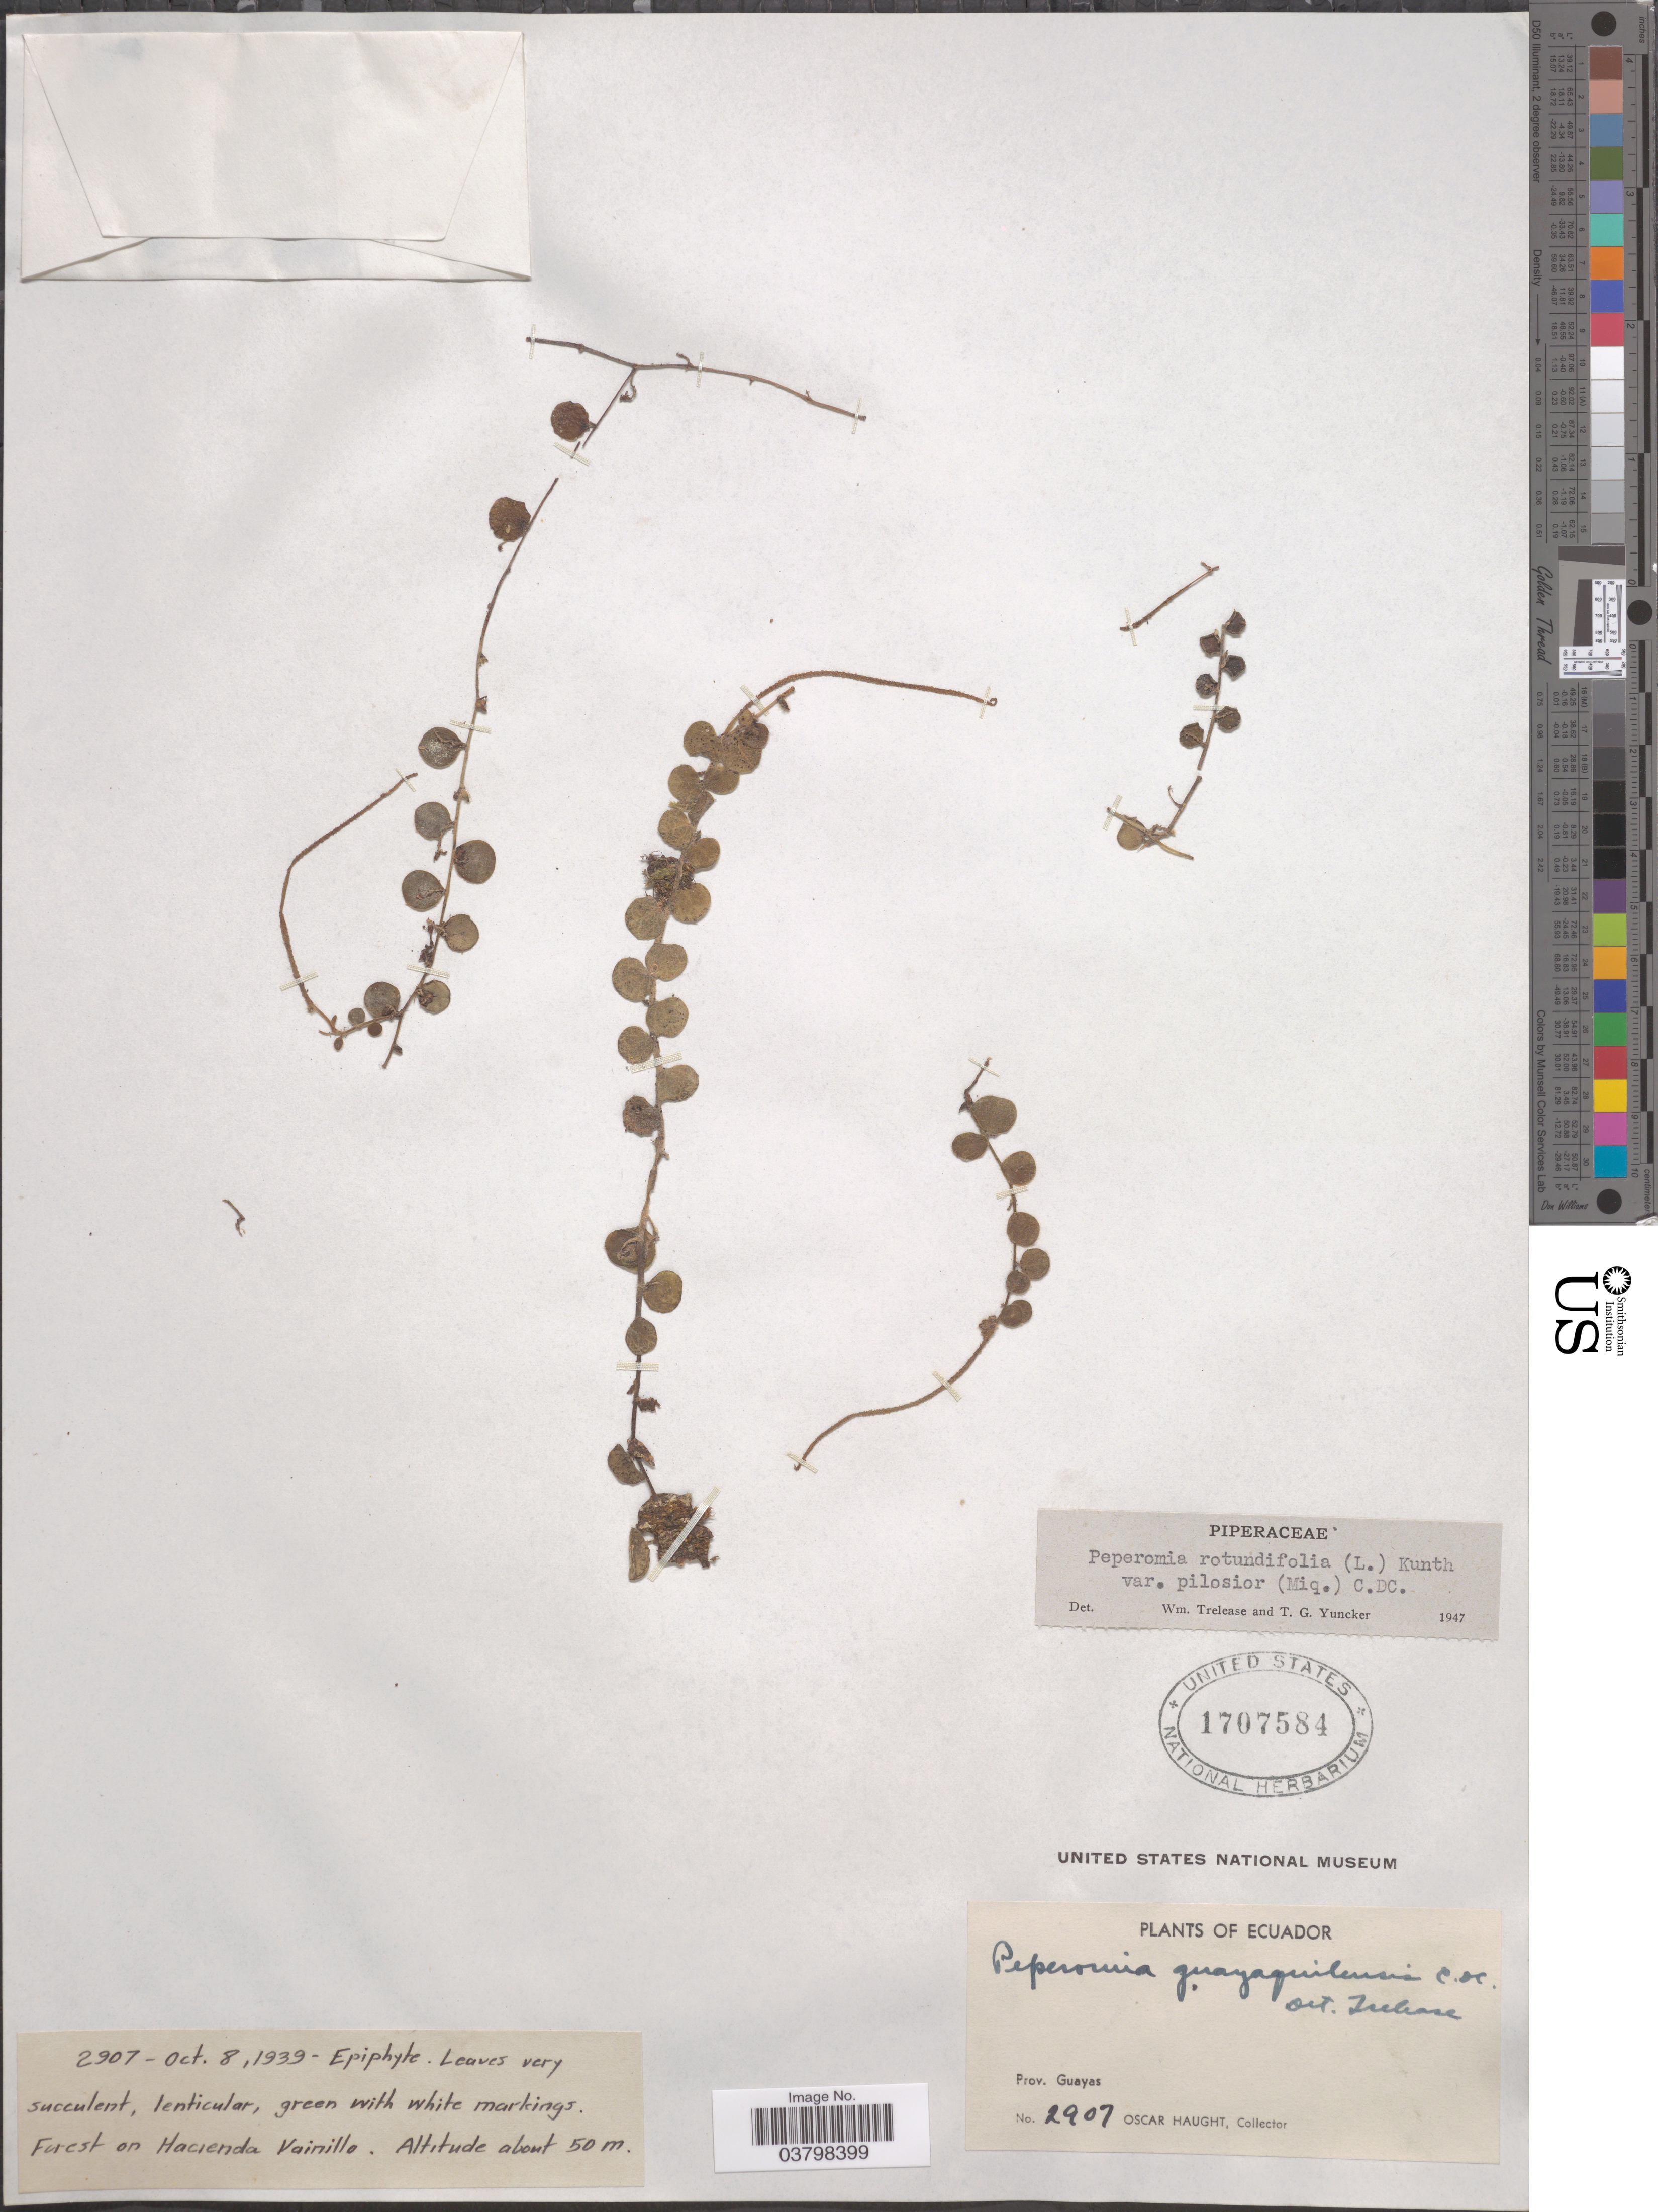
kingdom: Plantae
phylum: Tracheophyta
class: Magnoliopsida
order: Piperales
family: Piperaceae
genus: Peperomia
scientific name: Peperomia rotundifolia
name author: (L.) Kunth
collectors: O. L. Haught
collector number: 2907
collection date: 1939-10-08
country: Ecuador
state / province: Guayas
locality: Forest on Hacienda Vainillo.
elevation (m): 50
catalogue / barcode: US 1707584